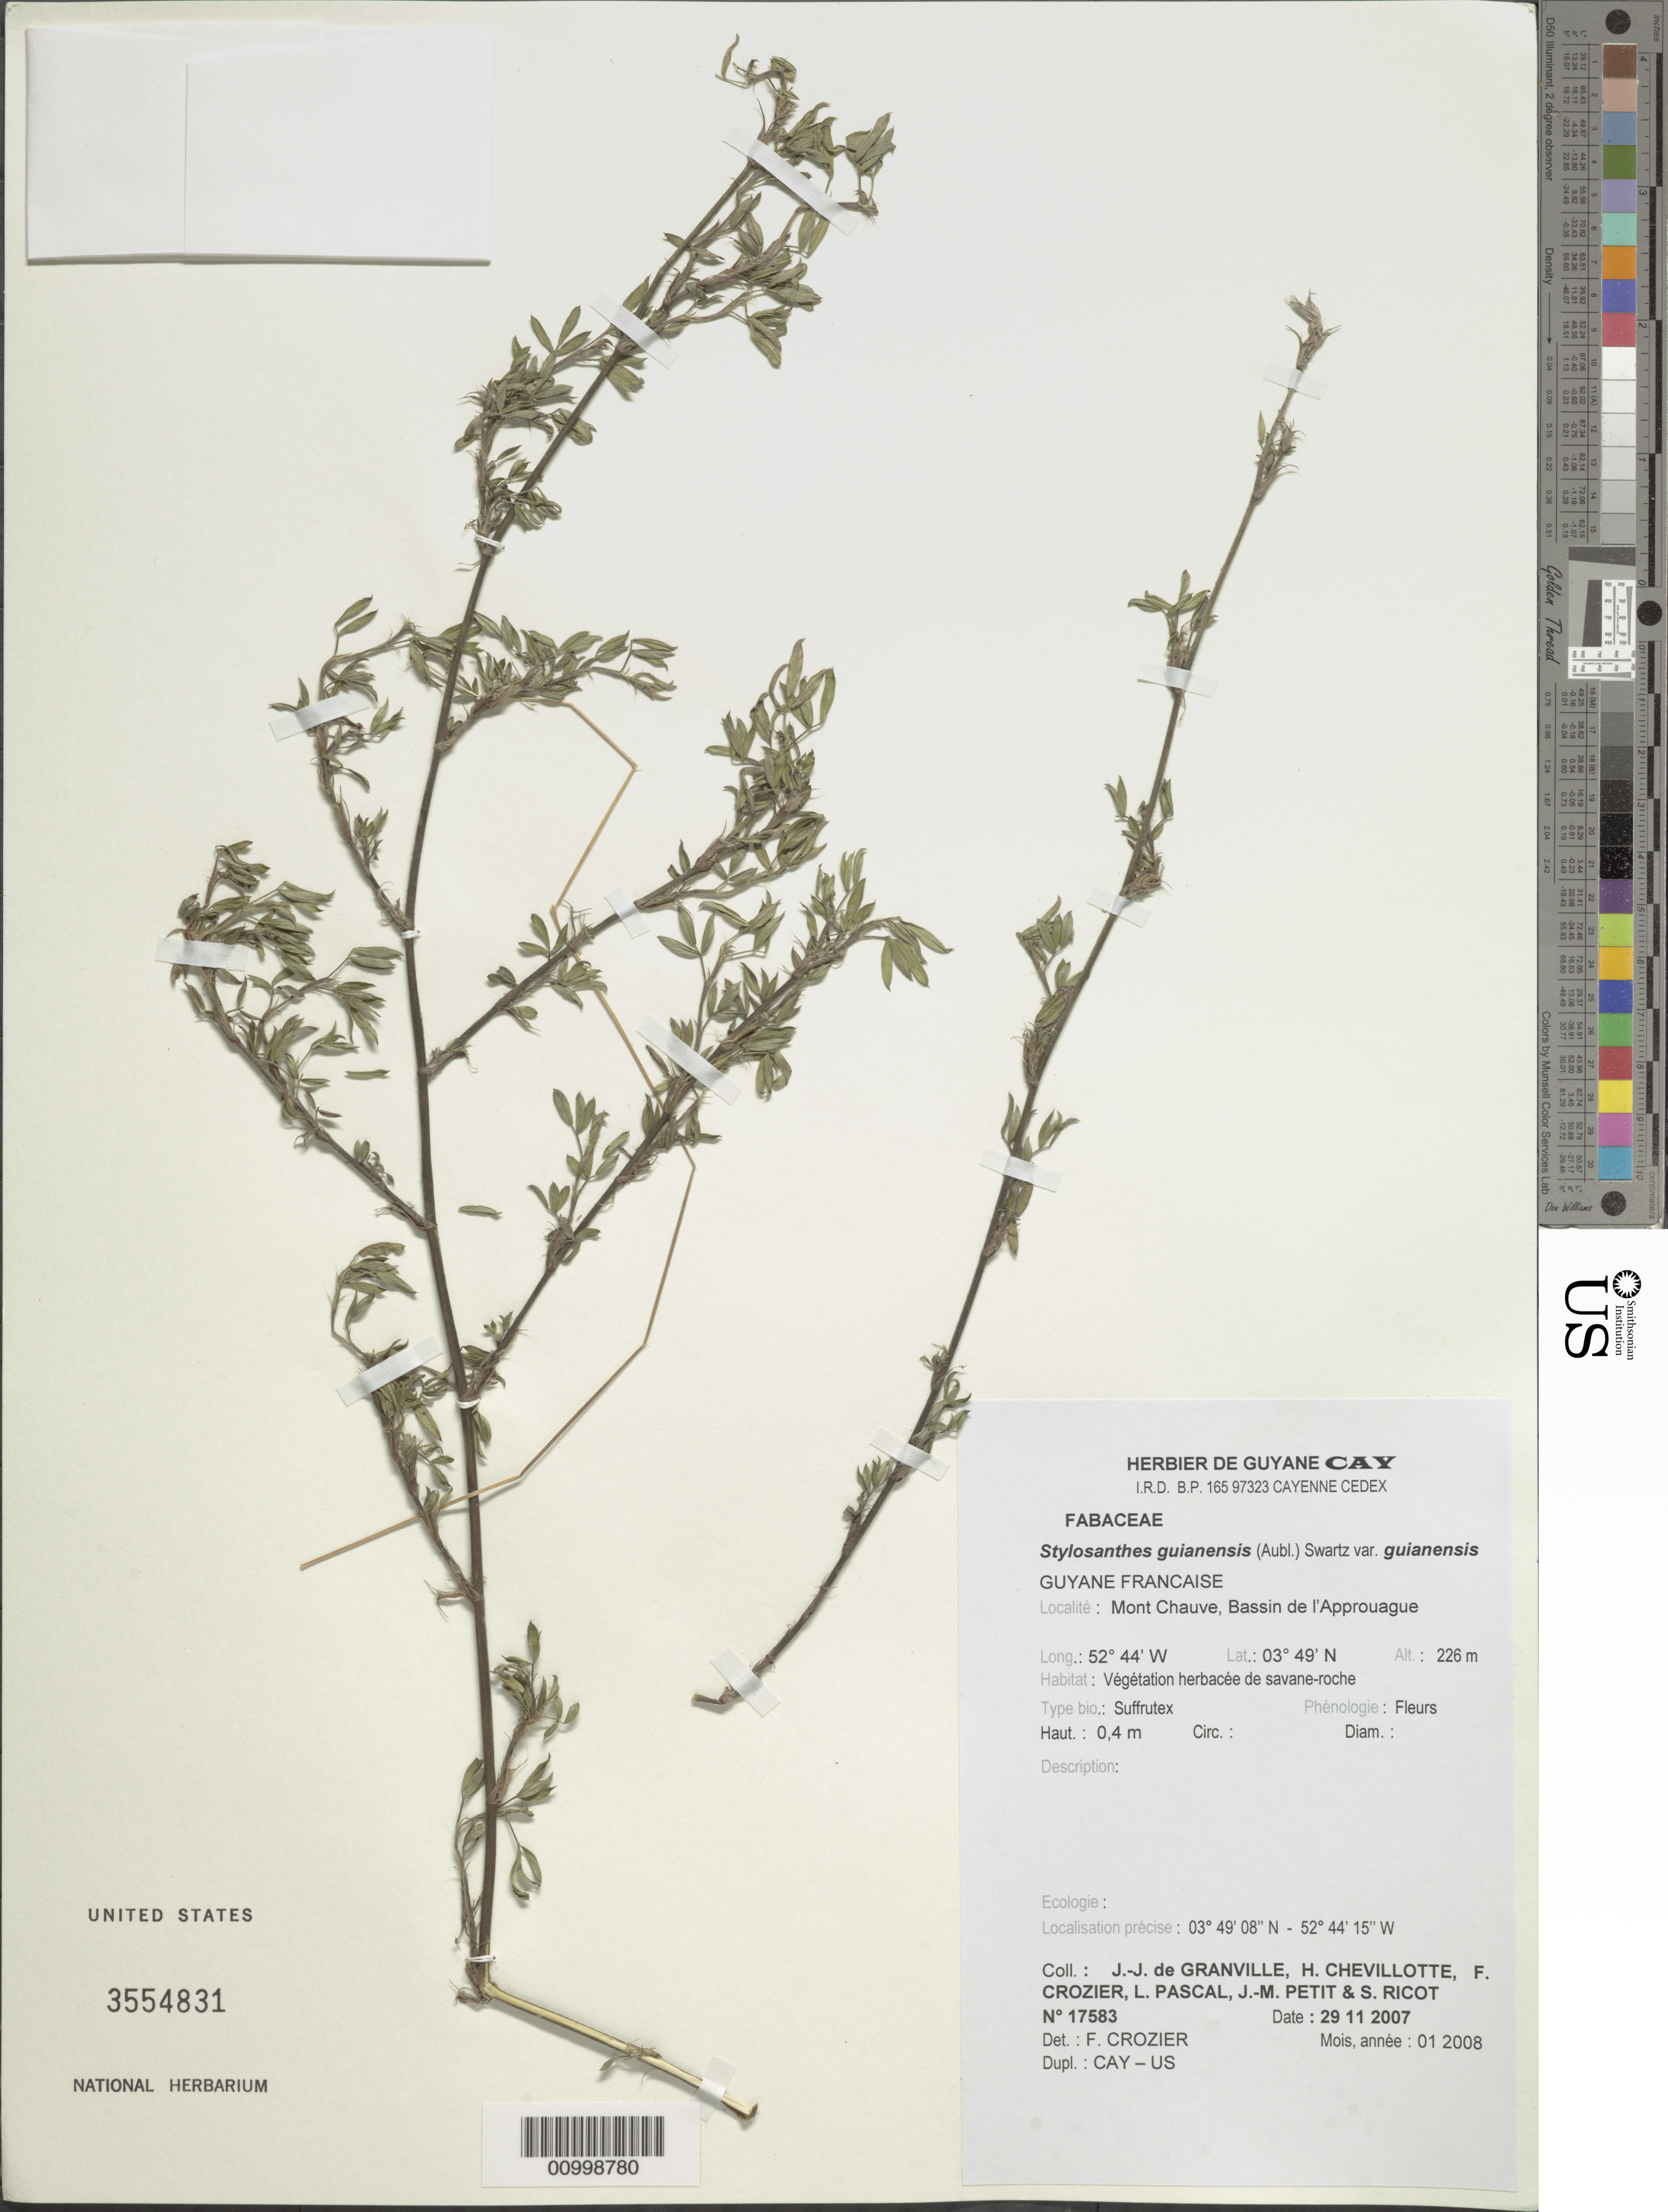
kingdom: Plantae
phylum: Tracheophyta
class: Magnoliopsida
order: Fabales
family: Fabaceae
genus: Stylosanthes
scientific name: Stylosanthes guianensis var. guianensis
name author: (Aubl.) Sw.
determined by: Crozier, F.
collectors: J.-J. de Granville, H. Chevillotte, F. Crozier, L. Pascal, J. Petit & S. Ricot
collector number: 17583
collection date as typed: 29-Nov-07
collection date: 2007-11-29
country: French Guiana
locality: Mont Chauve, Bassin de l'Approuague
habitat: Vegetation arbustive naine de savane-roche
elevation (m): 226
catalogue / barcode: US 3554831